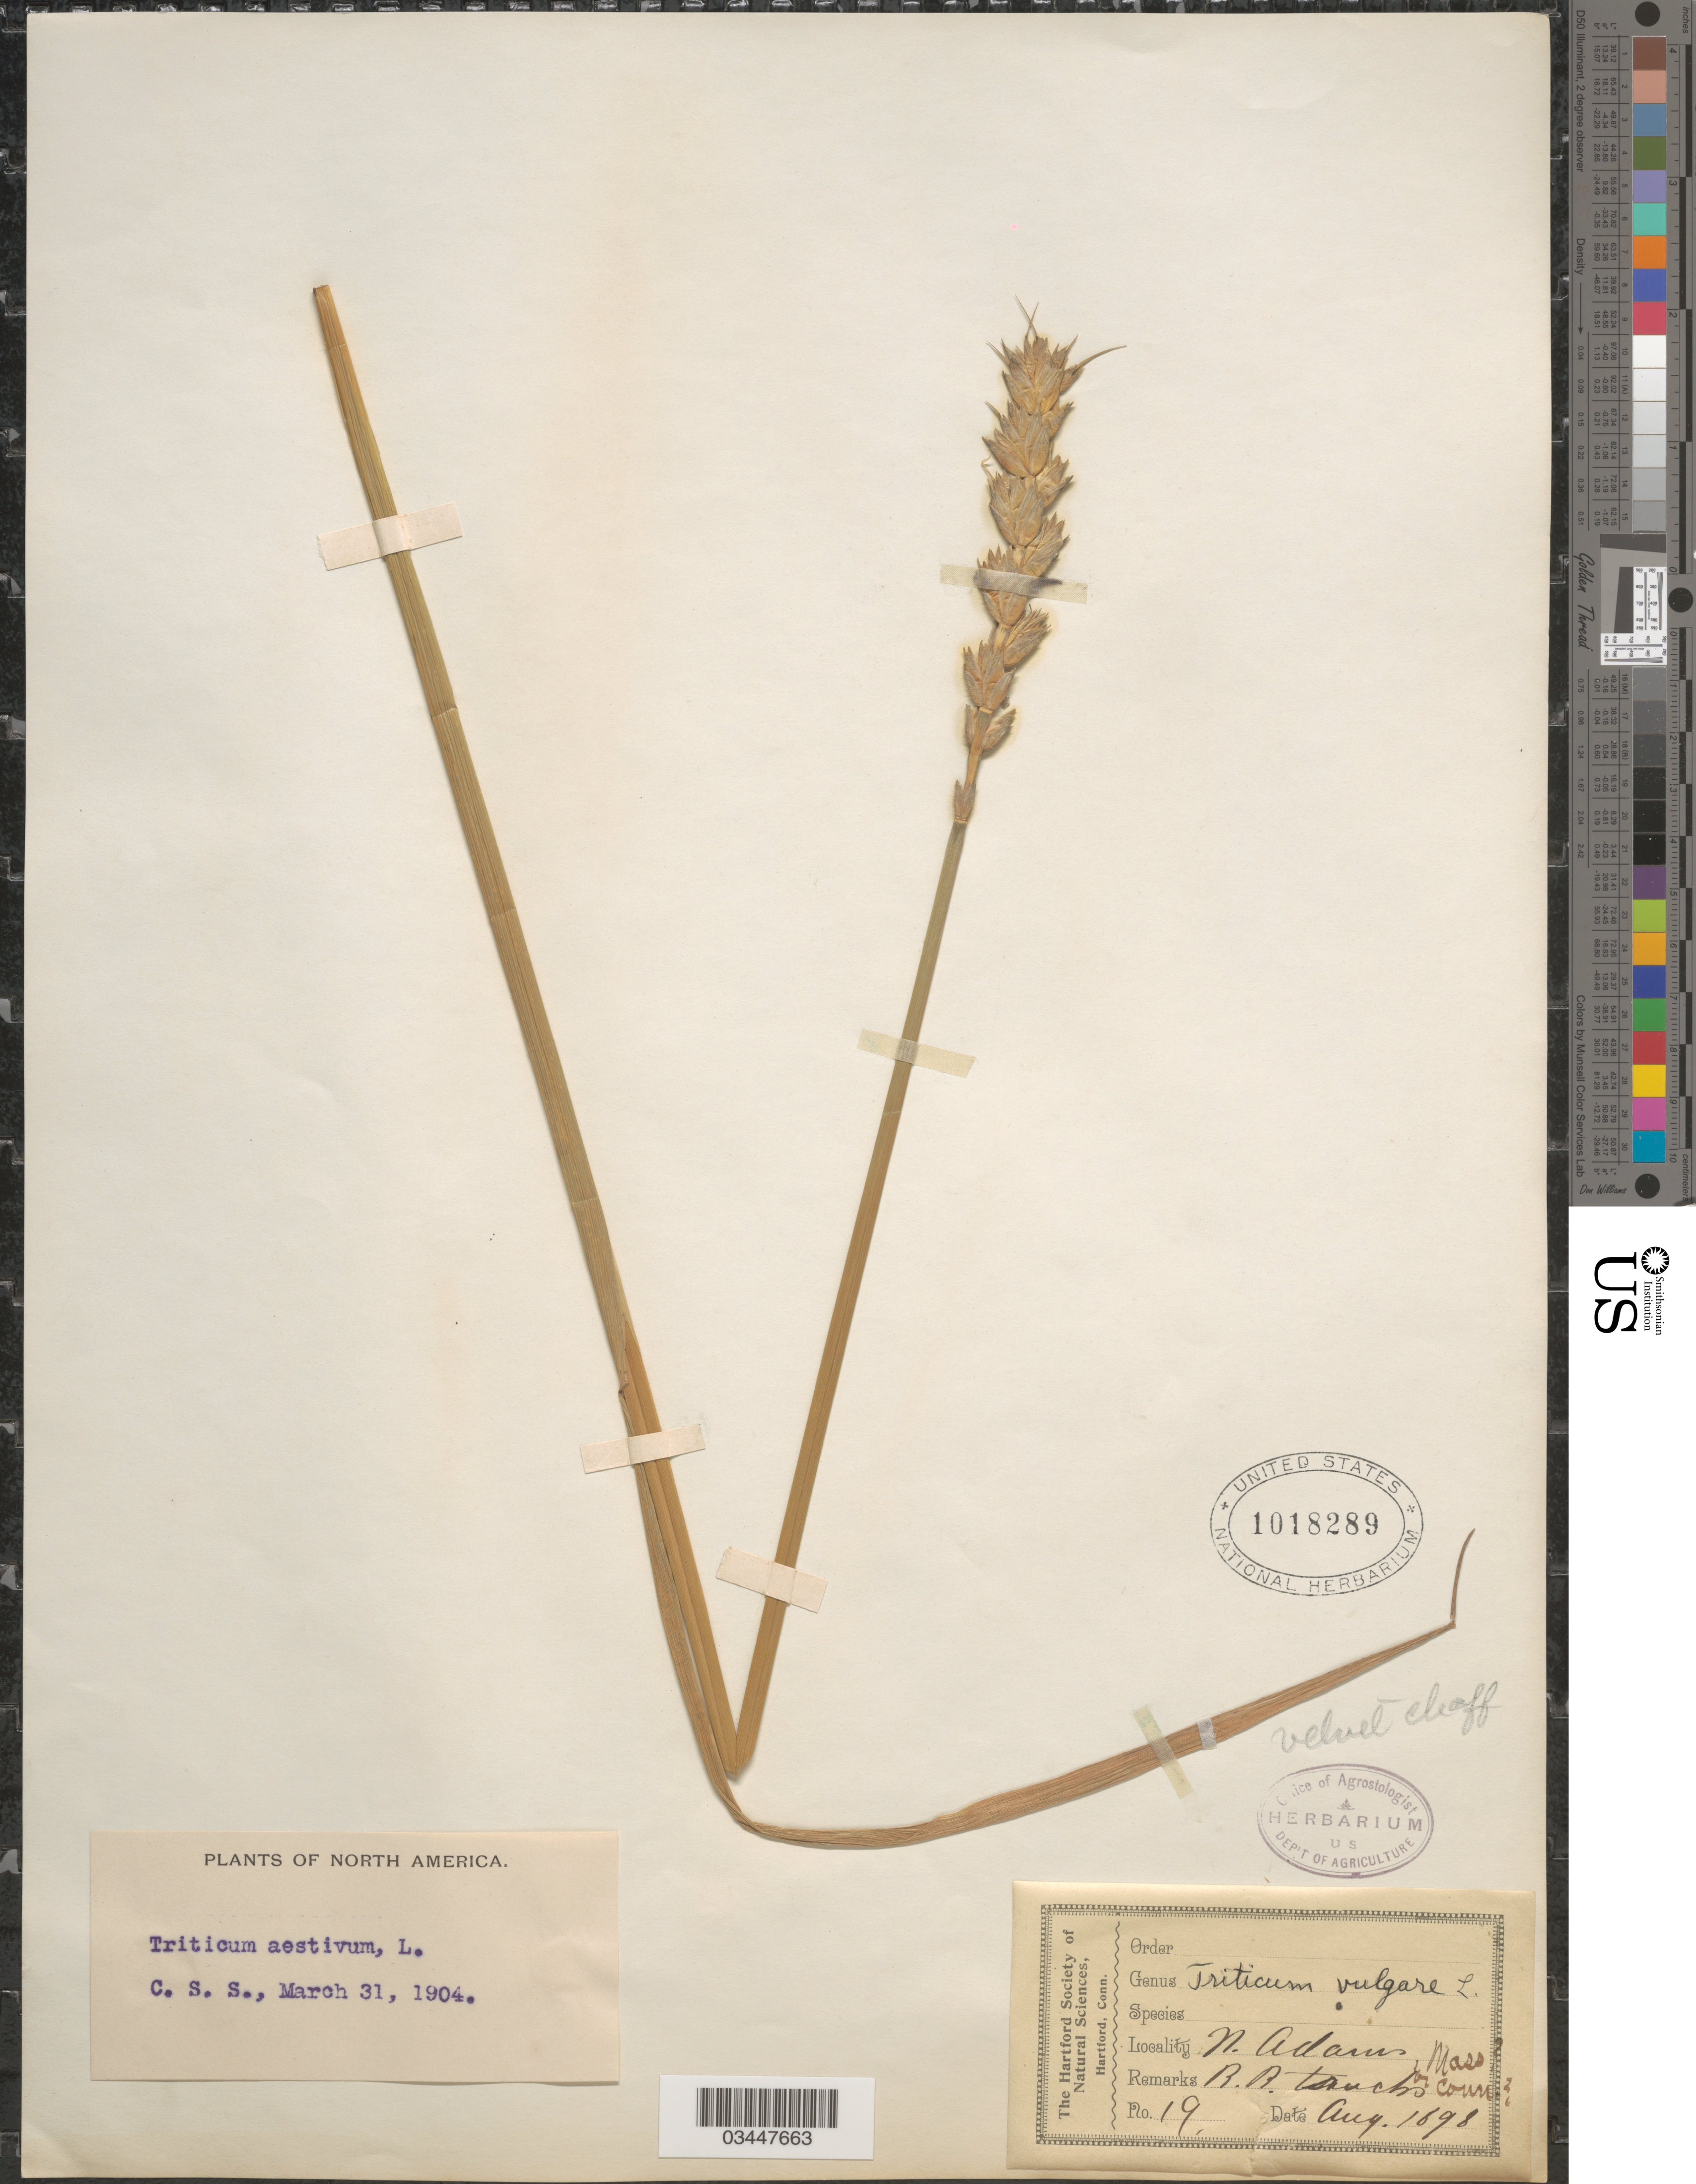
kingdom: Plantae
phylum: Tracheophyta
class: Liliopsida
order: Poales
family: Poaceae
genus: Triticum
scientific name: Triticum aestivum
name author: L.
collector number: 19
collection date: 1898-08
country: United States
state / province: Massachusetts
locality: N. Adams.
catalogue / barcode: US 1018289